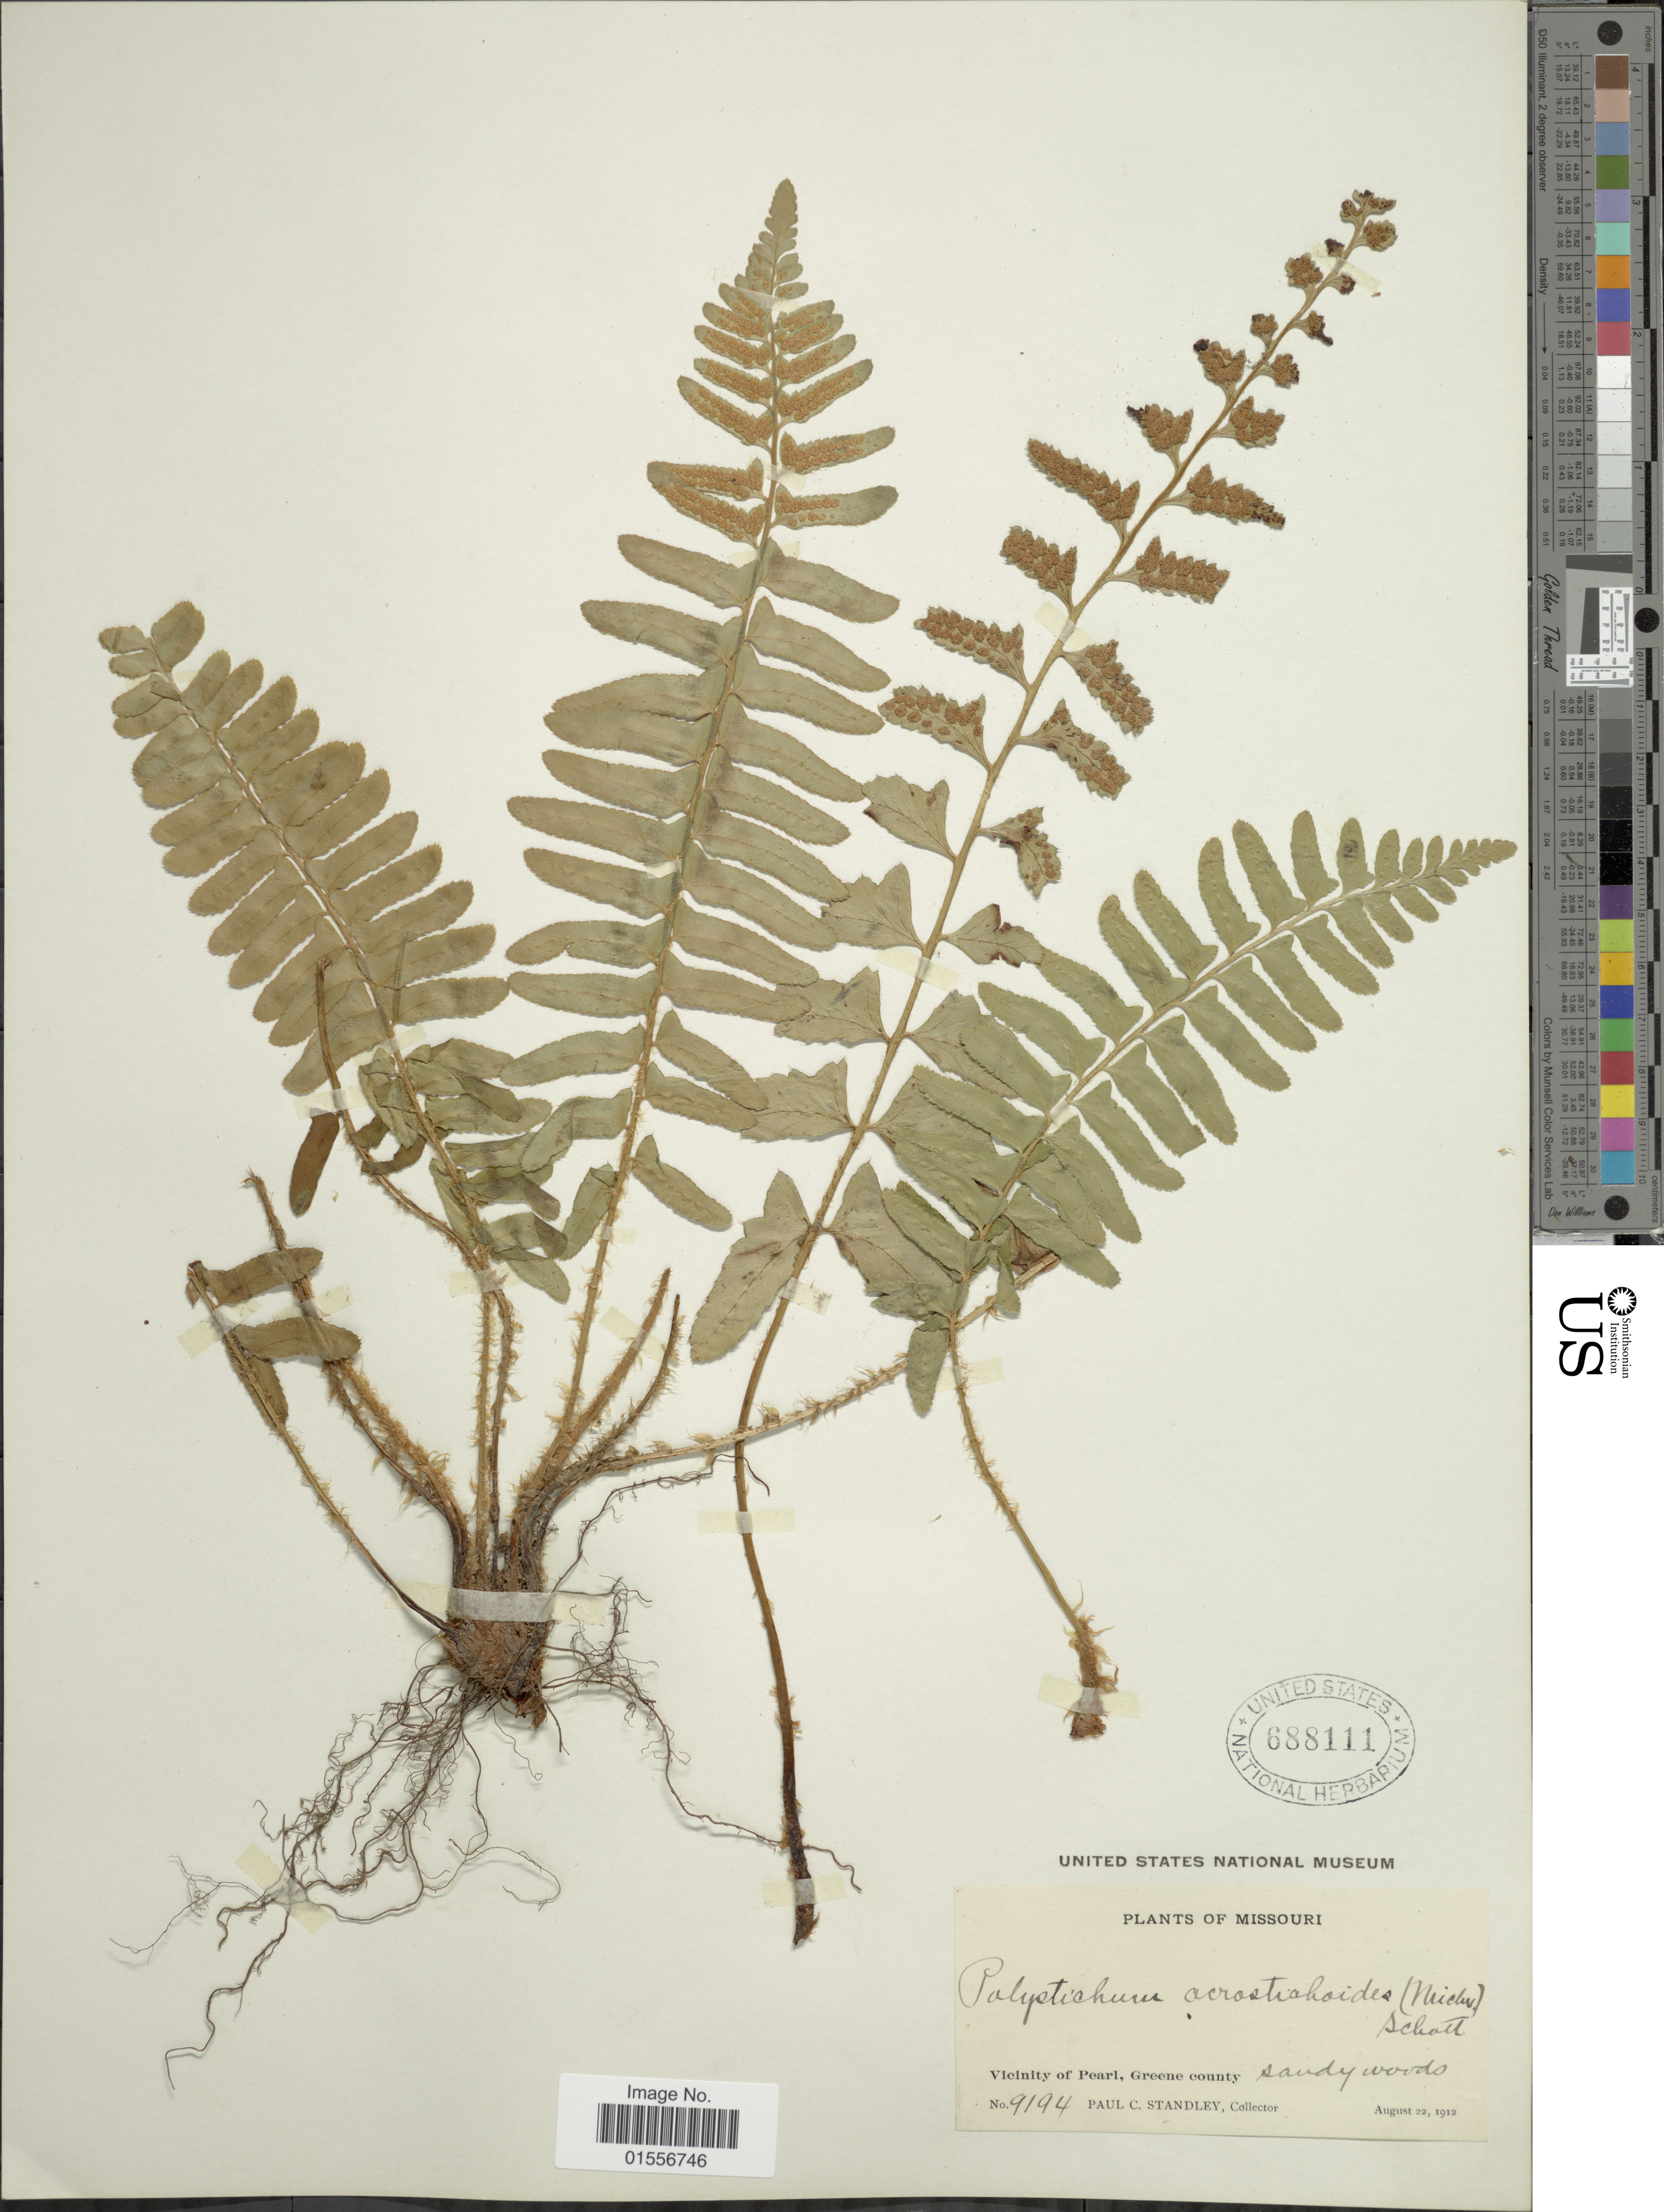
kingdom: Plantae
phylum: Tracheophyta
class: Polypodiopsida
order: Polypodiales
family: Dryopteridaceae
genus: Polystichum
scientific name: Polystichum acrostichoides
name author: (Michx.) Schott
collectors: P. C. Standley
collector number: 9194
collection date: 1912-08-22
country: United States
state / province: Missouri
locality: Vicinity of Pearl, Greene County.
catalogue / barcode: US 688111